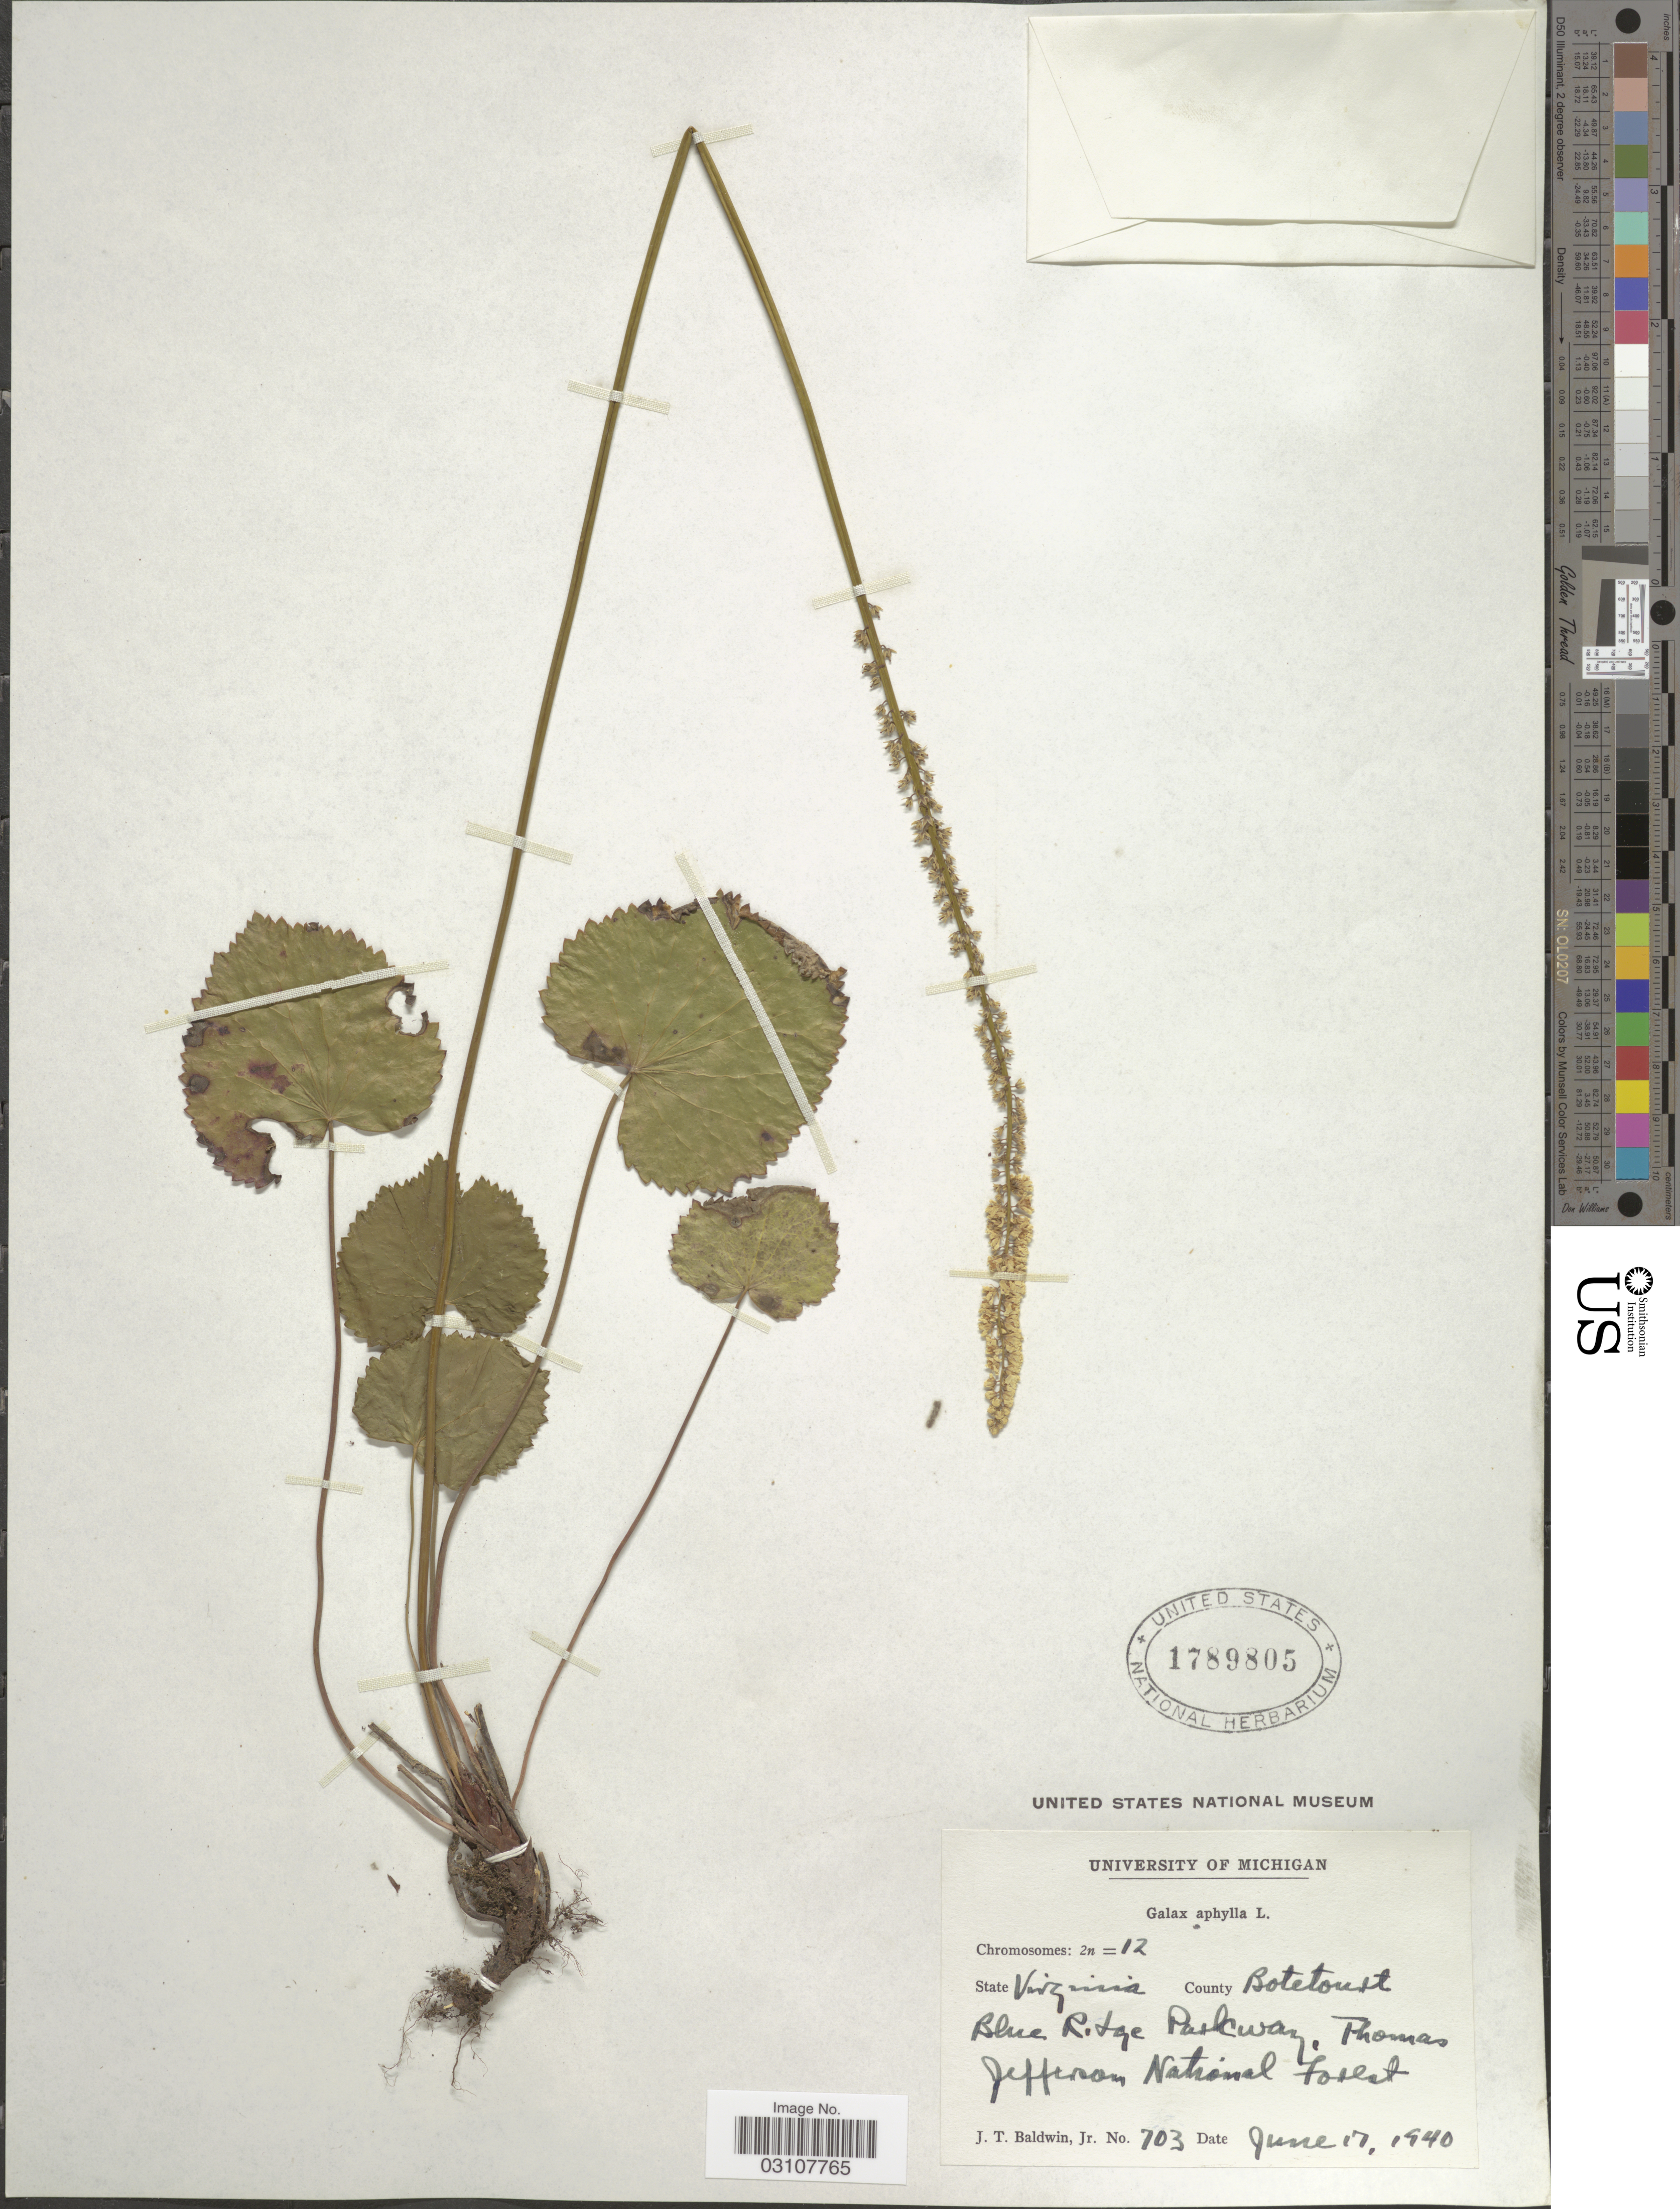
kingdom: Plantae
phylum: Tracheophyta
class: Magnoliopsida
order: Ericales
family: Diapensiaceae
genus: Galax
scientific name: Galax urceolata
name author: (Poir.) Brummitt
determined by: Gaynor, Michelle L., (FLAS), University of Florida (UNITED STATES)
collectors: J. T. Baldwin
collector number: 703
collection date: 1940-06-17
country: United States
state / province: Virginia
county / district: Botetourt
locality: County Botetourt. Blue Ridge Parkway, Thomas Jefferson National Forest.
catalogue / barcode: US 1789805